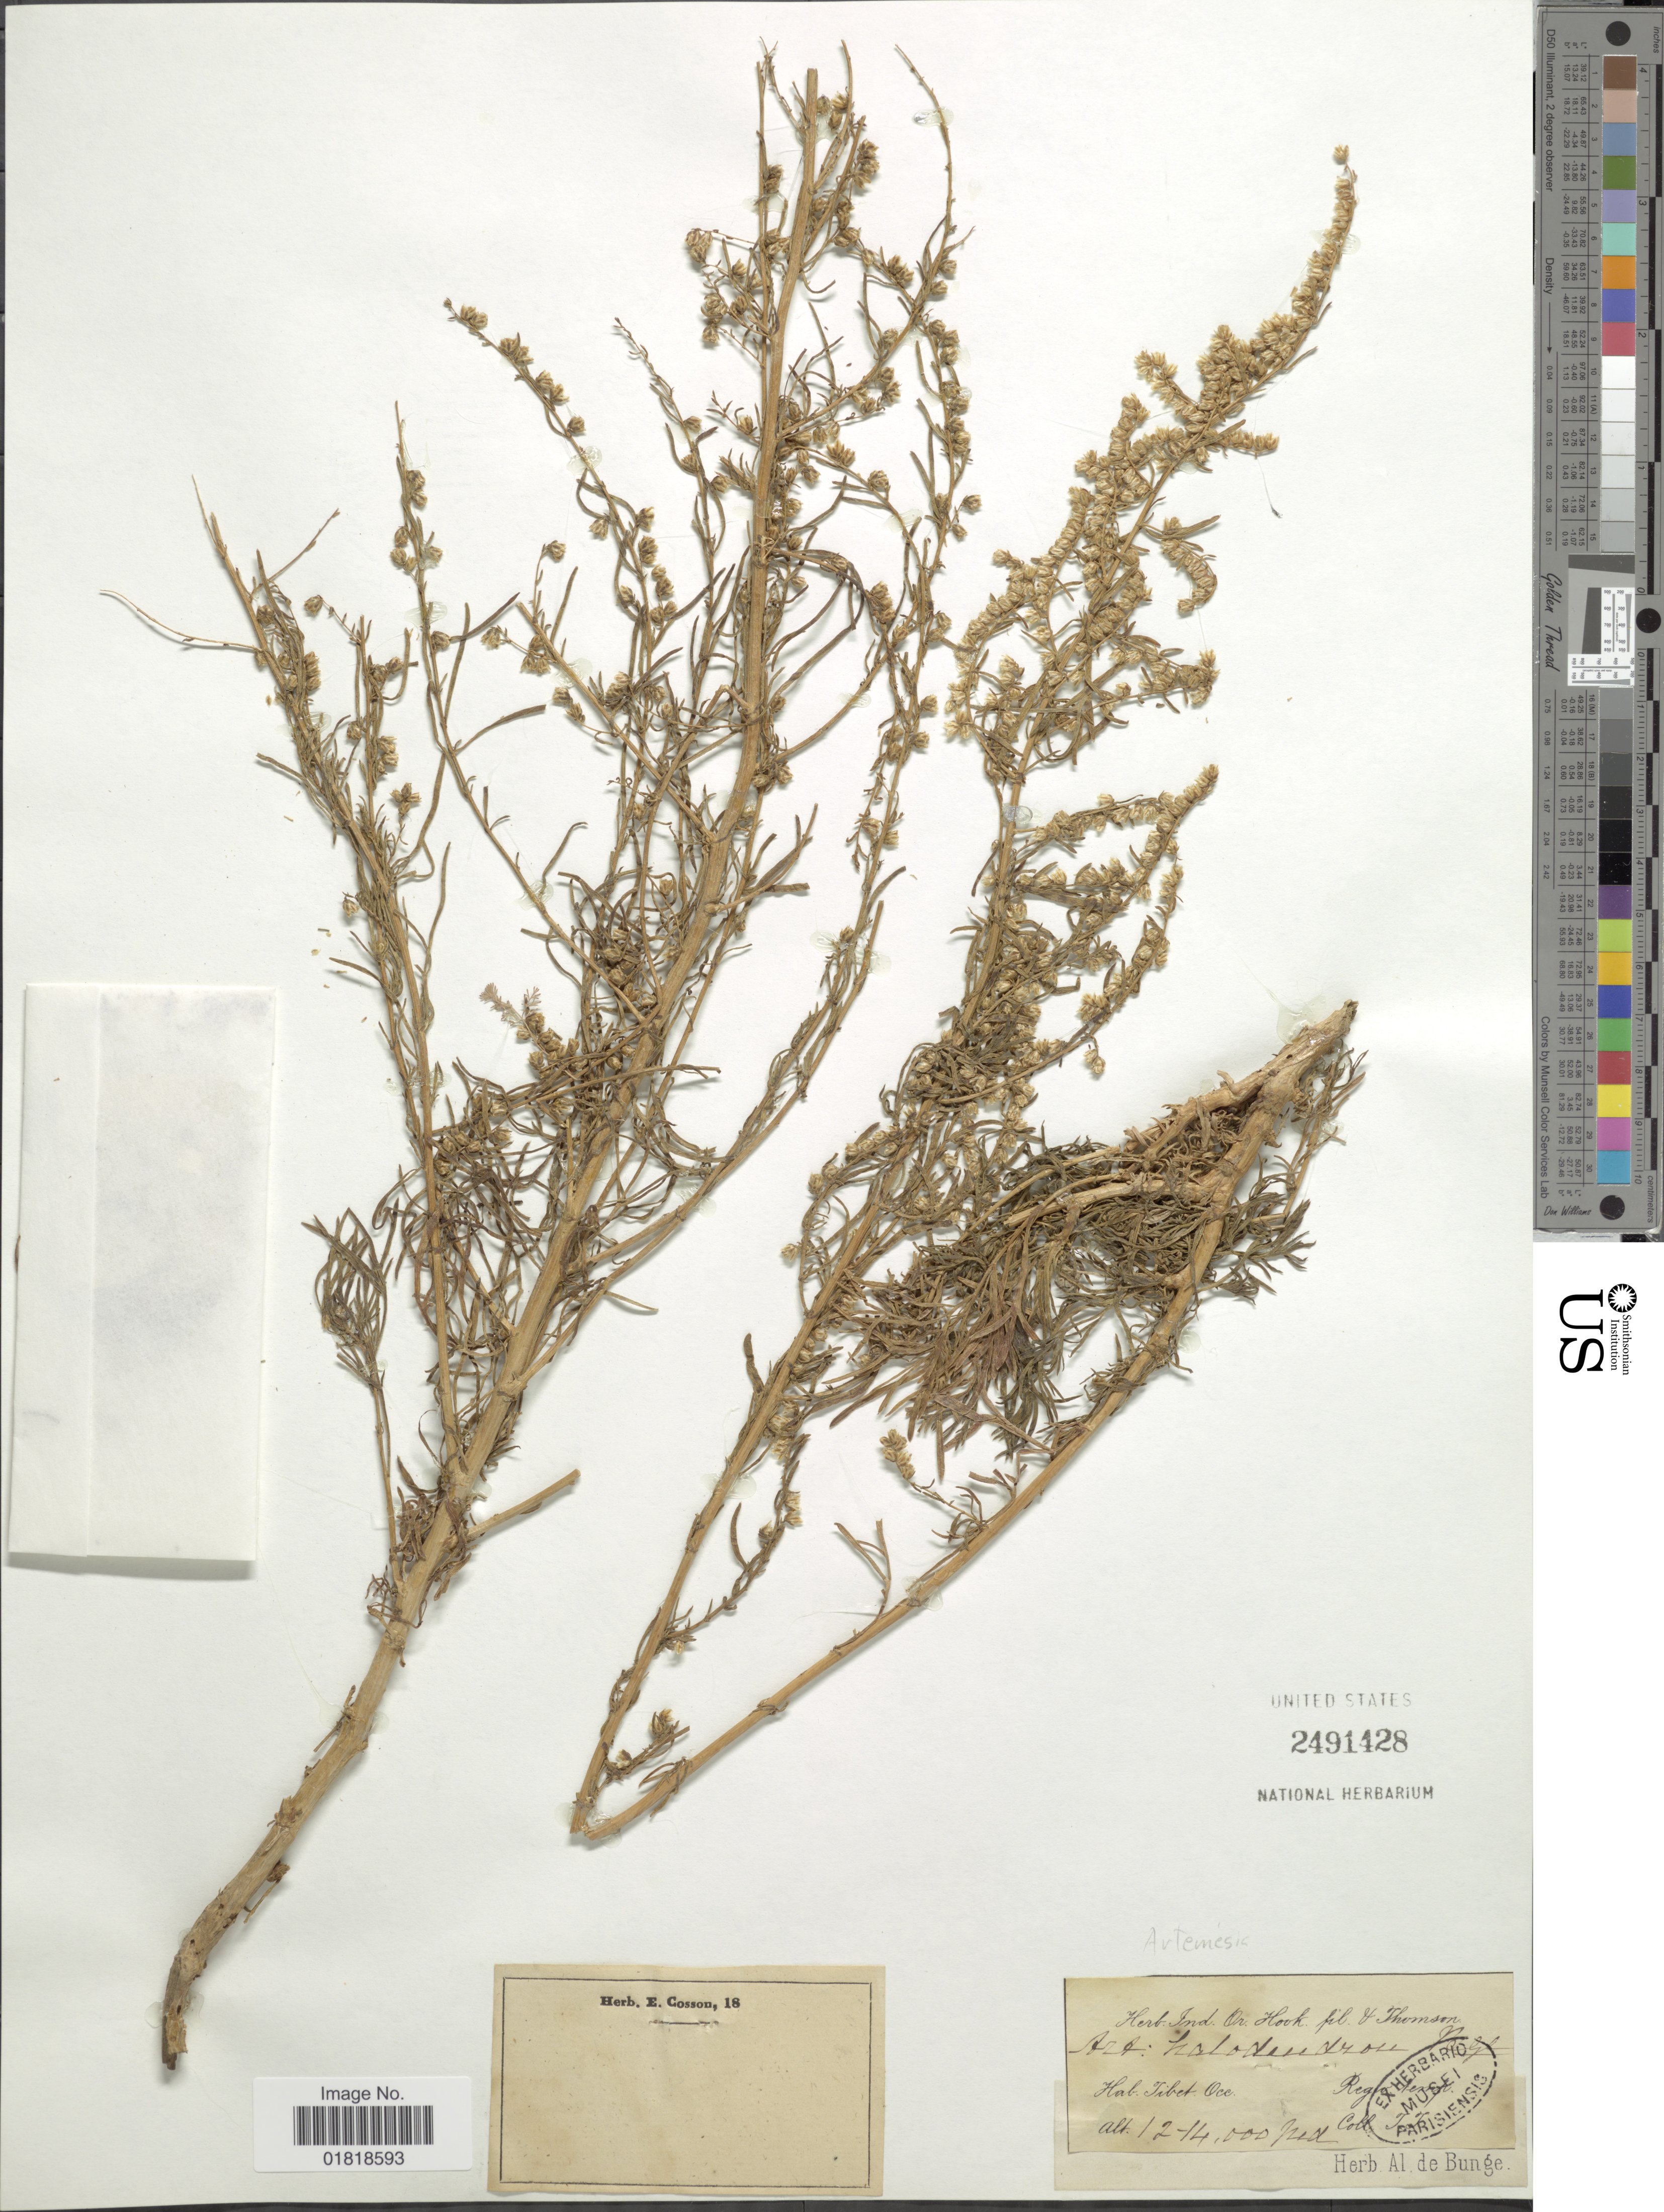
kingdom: Plantae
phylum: Tracheophyta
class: Magnoliopsida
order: Asterales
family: Asteraceae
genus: Artemisia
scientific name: Artemisia halodendron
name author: Turcz.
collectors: T. Thomson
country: China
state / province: Xizang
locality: Hab Tibet Occ.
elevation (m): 3658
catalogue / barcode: US 2491428